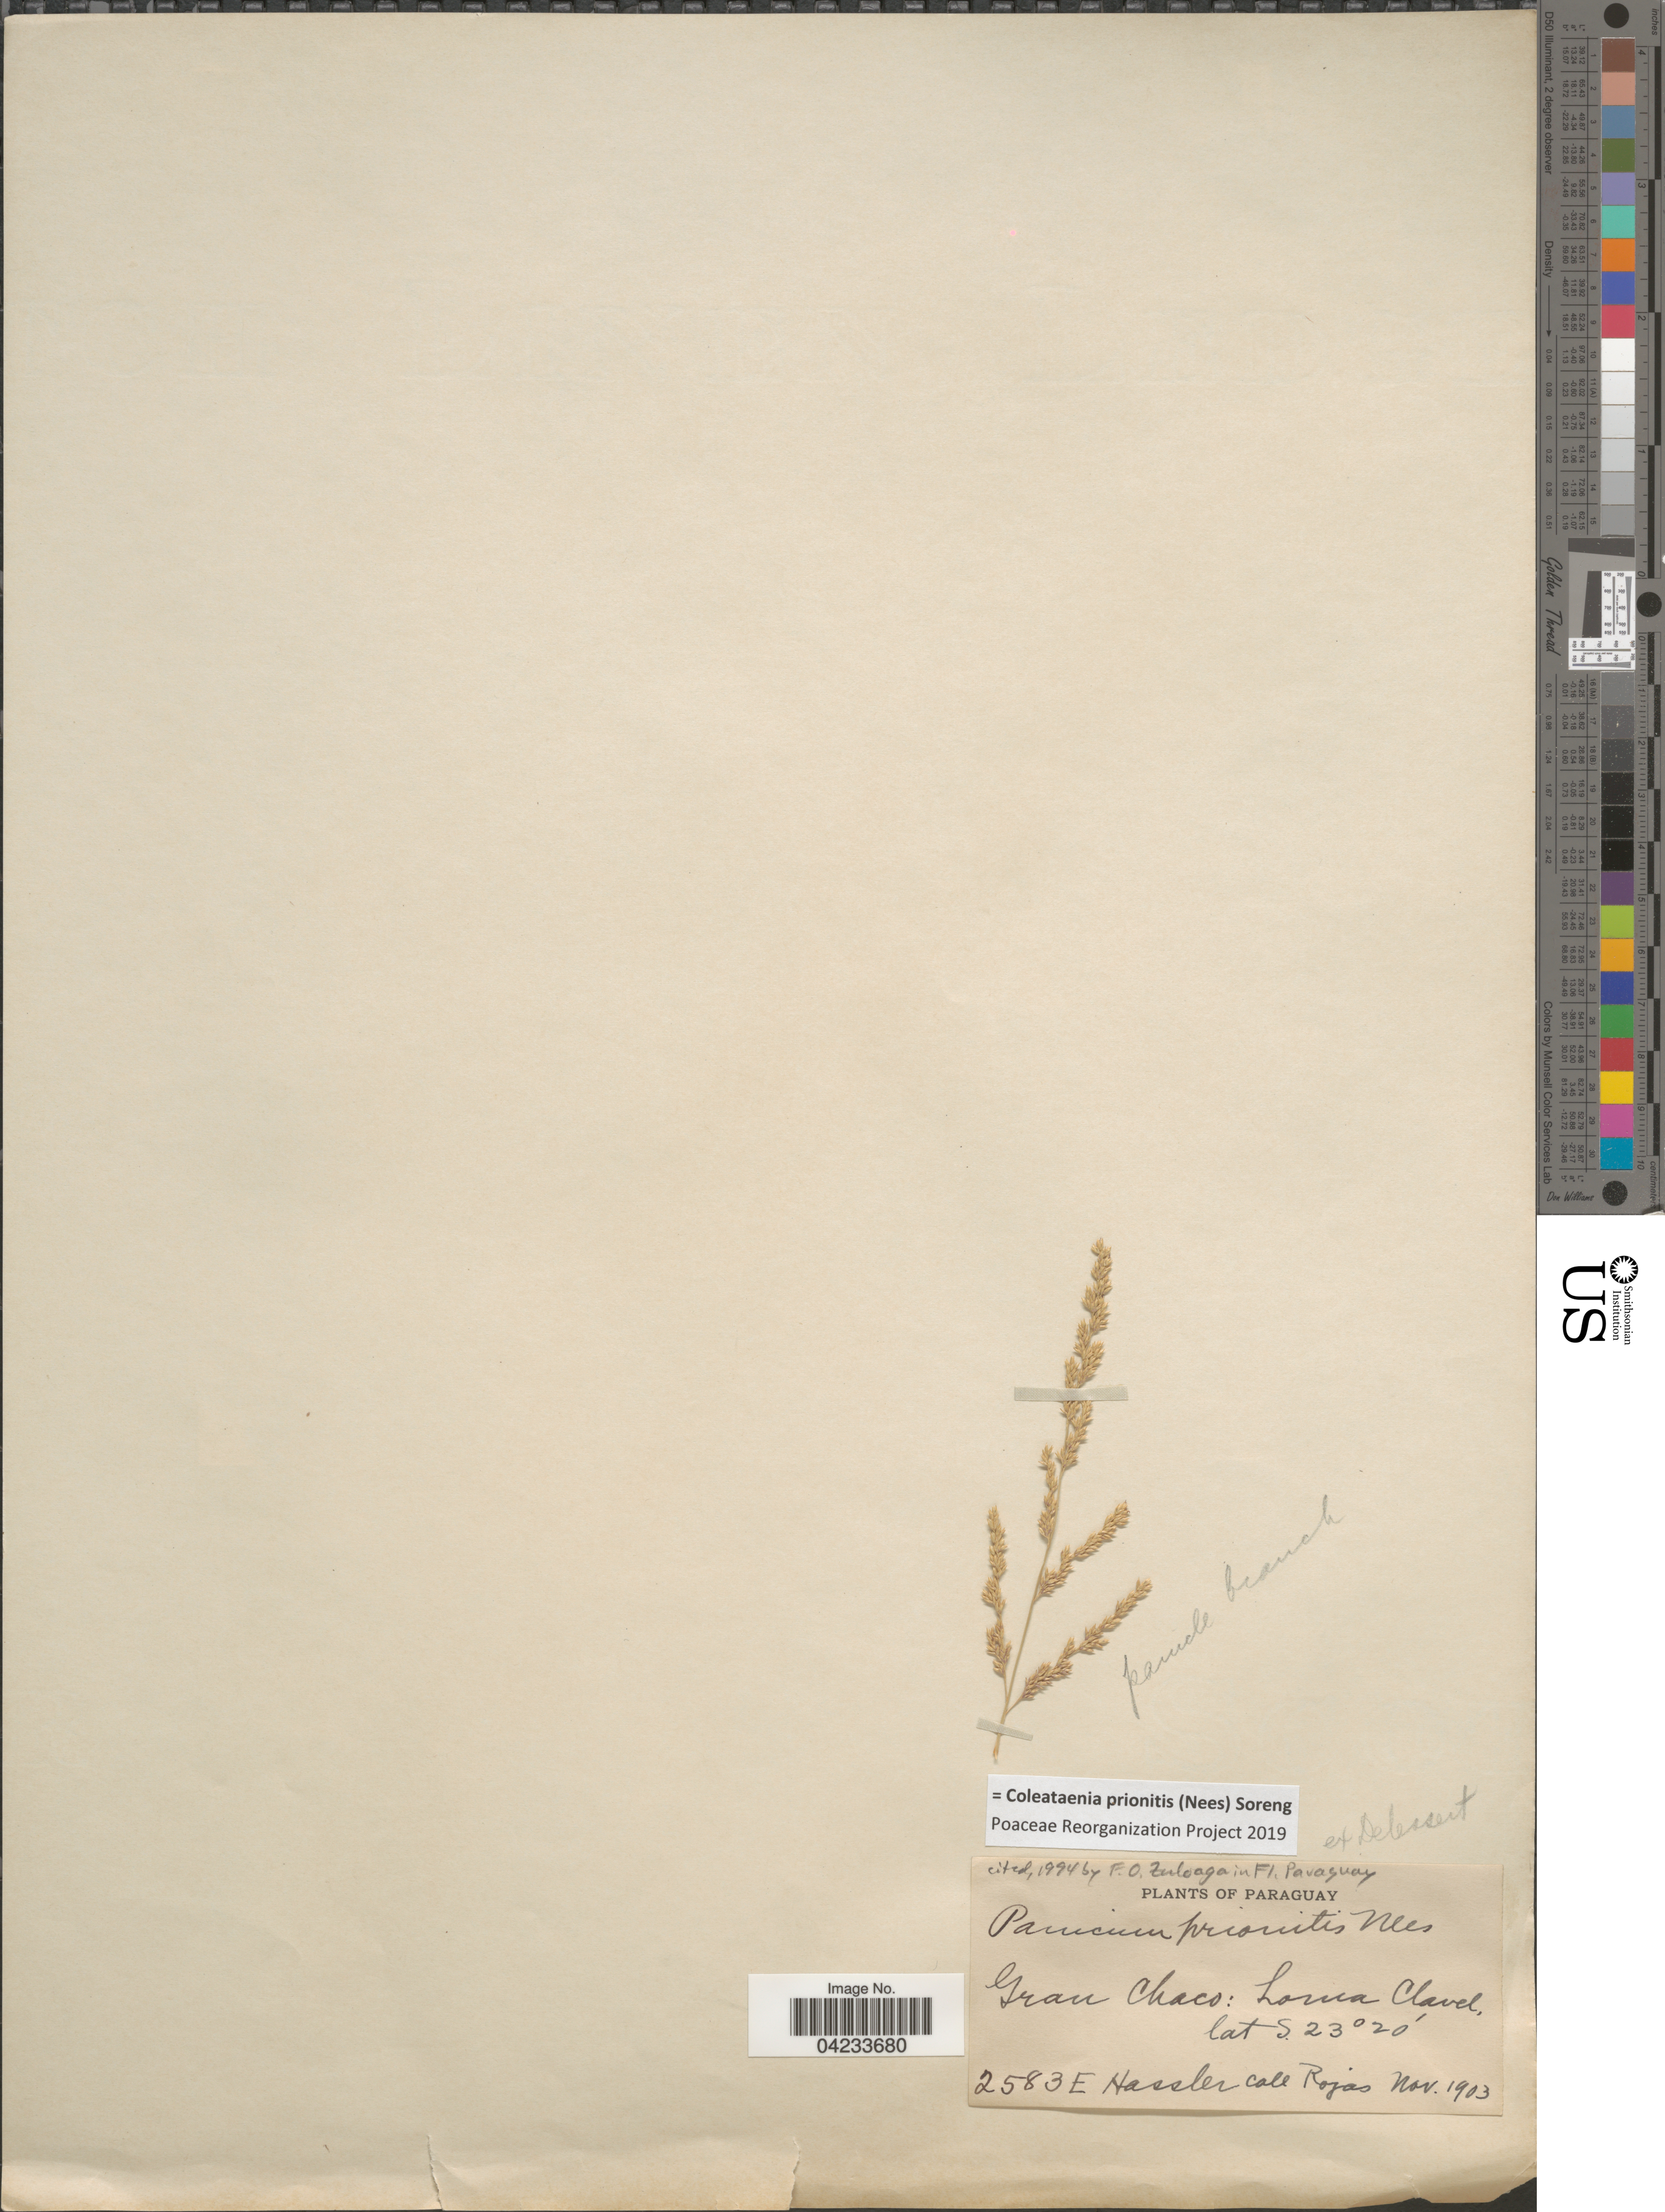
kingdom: Plantae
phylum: Tracheophyta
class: Liliopsida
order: Poales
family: Poaceae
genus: Coleataenia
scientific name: Coleataenia prionitis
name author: (Nees) Soreng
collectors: Rojas, --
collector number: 2583EHassler?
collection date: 1903-11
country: Paraguay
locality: Gran Chaco: Loma Clavel.